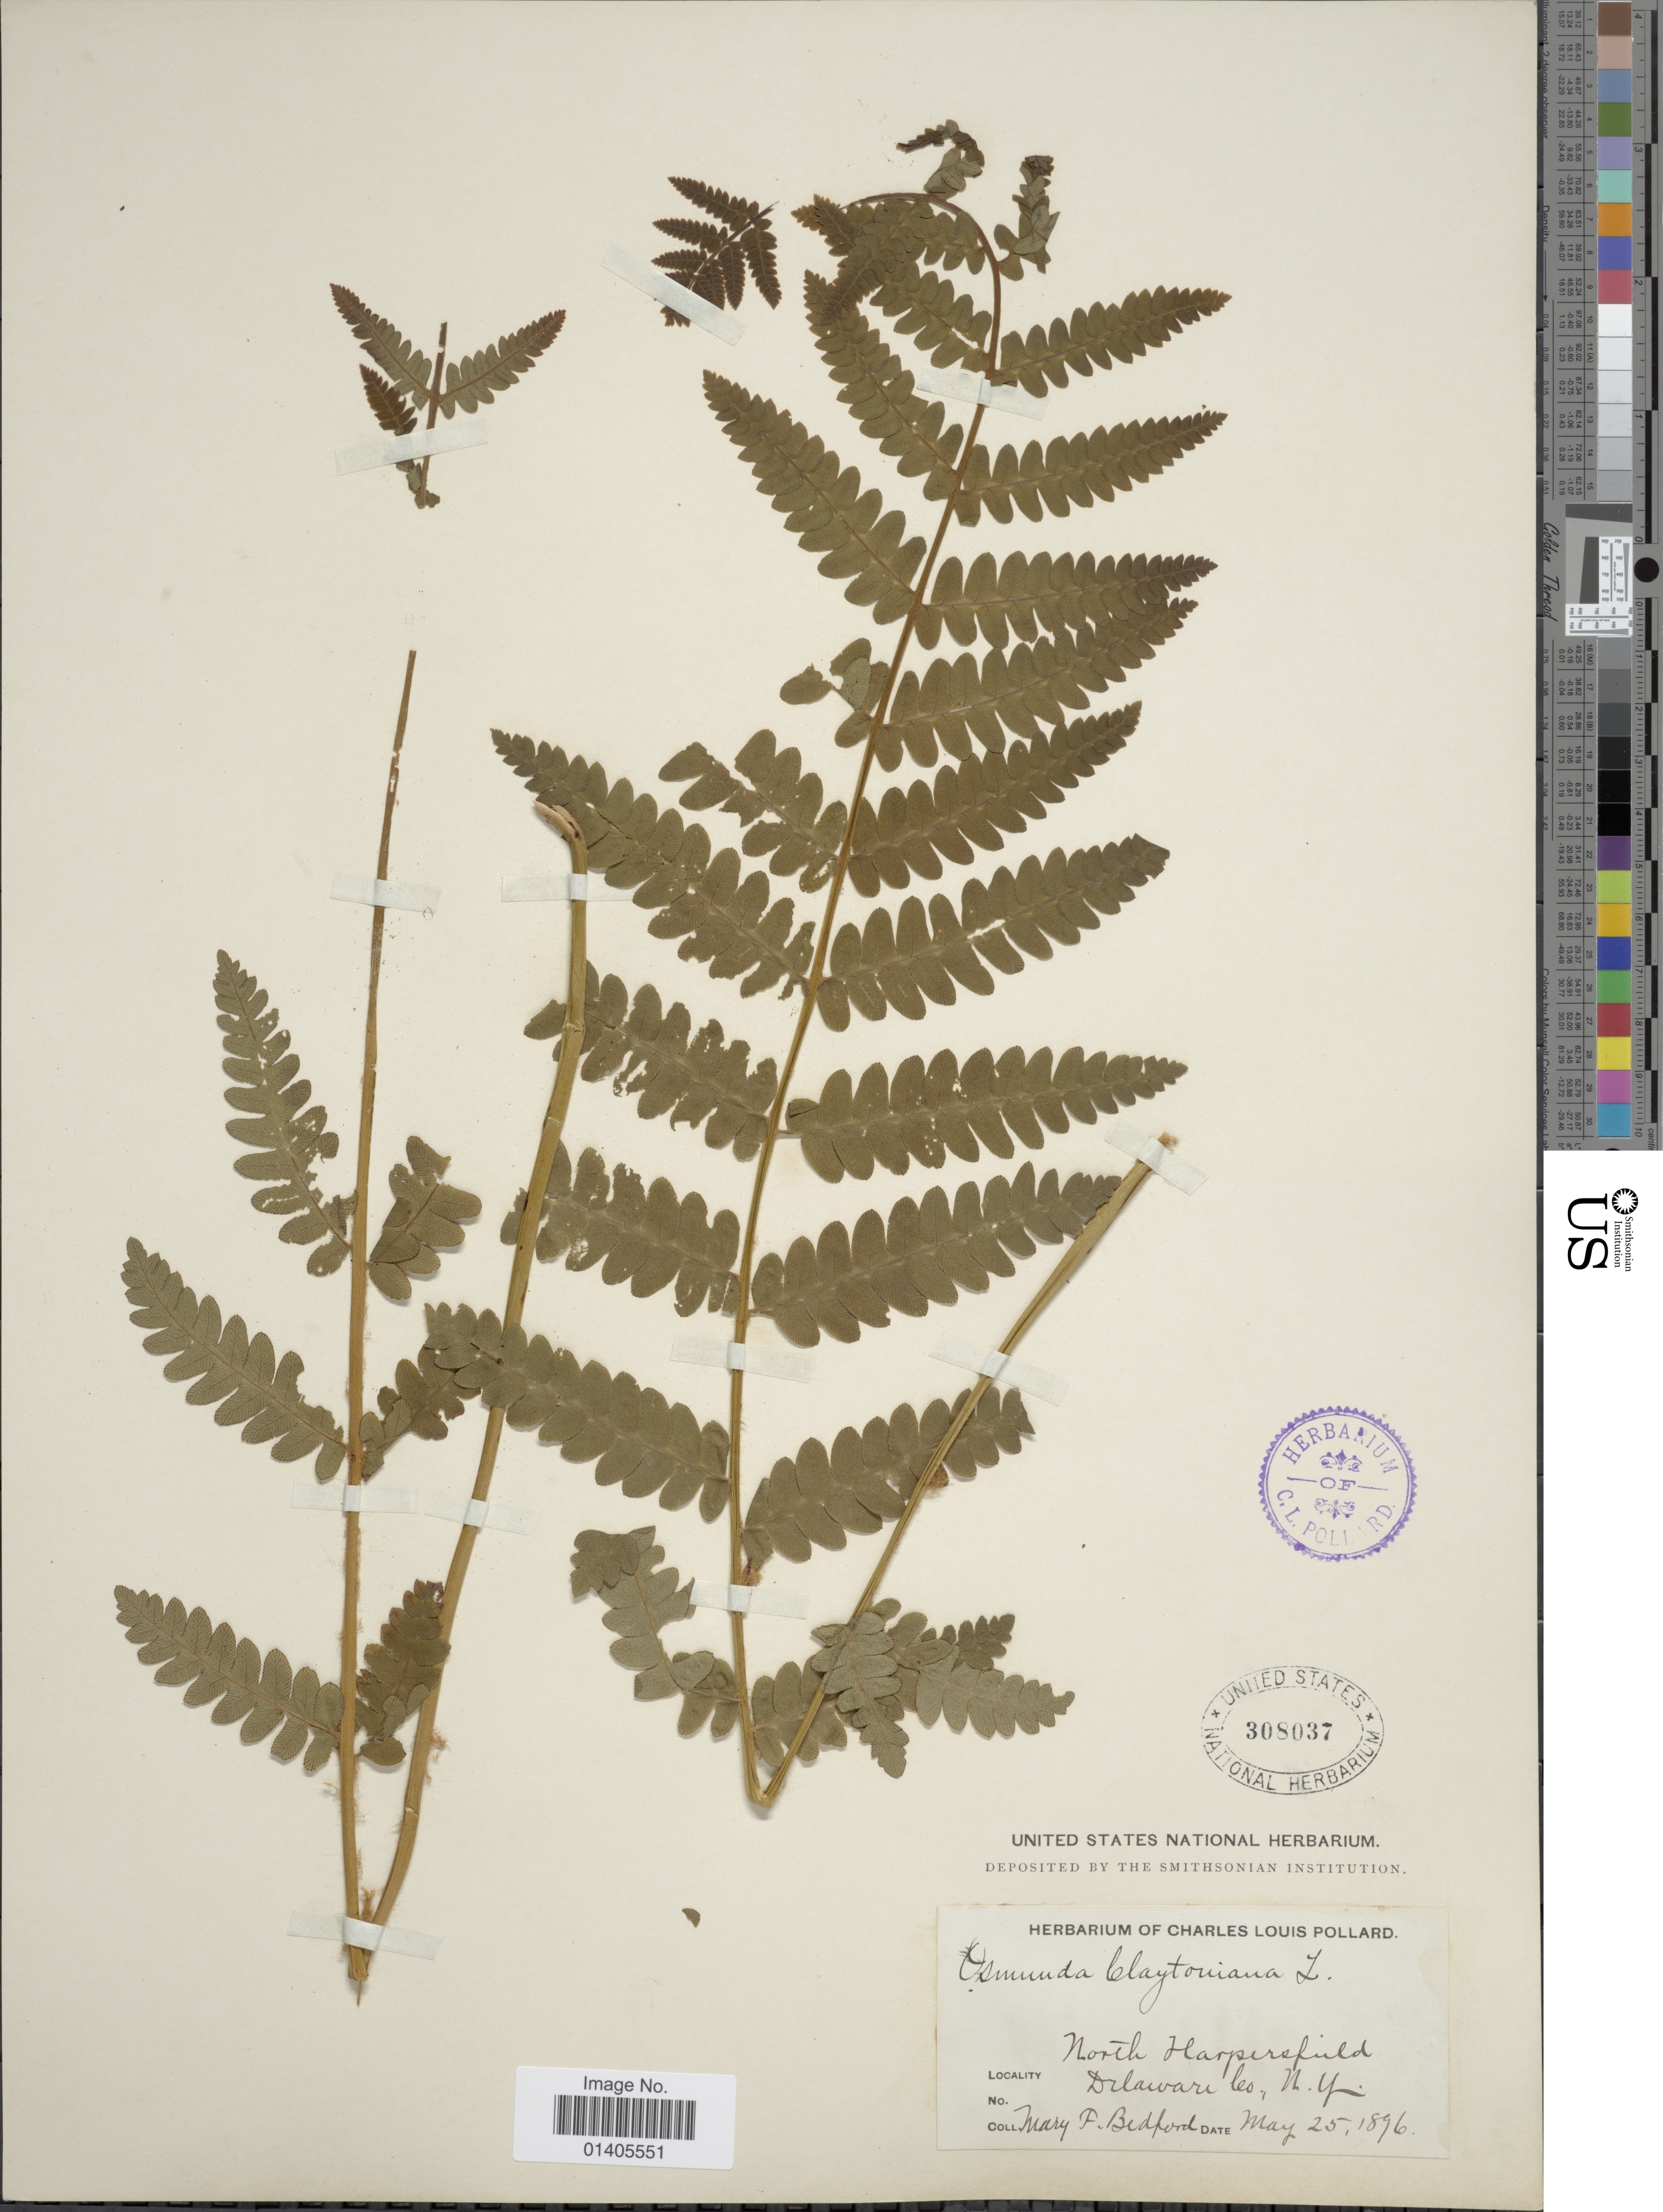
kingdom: Plantae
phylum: Tracheophyta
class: Polypodiopsida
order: Osmundales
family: Osmundaceae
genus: Osmunda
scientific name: Osmunda claytoniana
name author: (L.) Tagawa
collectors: M. Bedford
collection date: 1896-05-25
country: United States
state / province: New York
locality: North Harpersfield Delaware Co., N.Y.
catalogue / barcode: US 308037